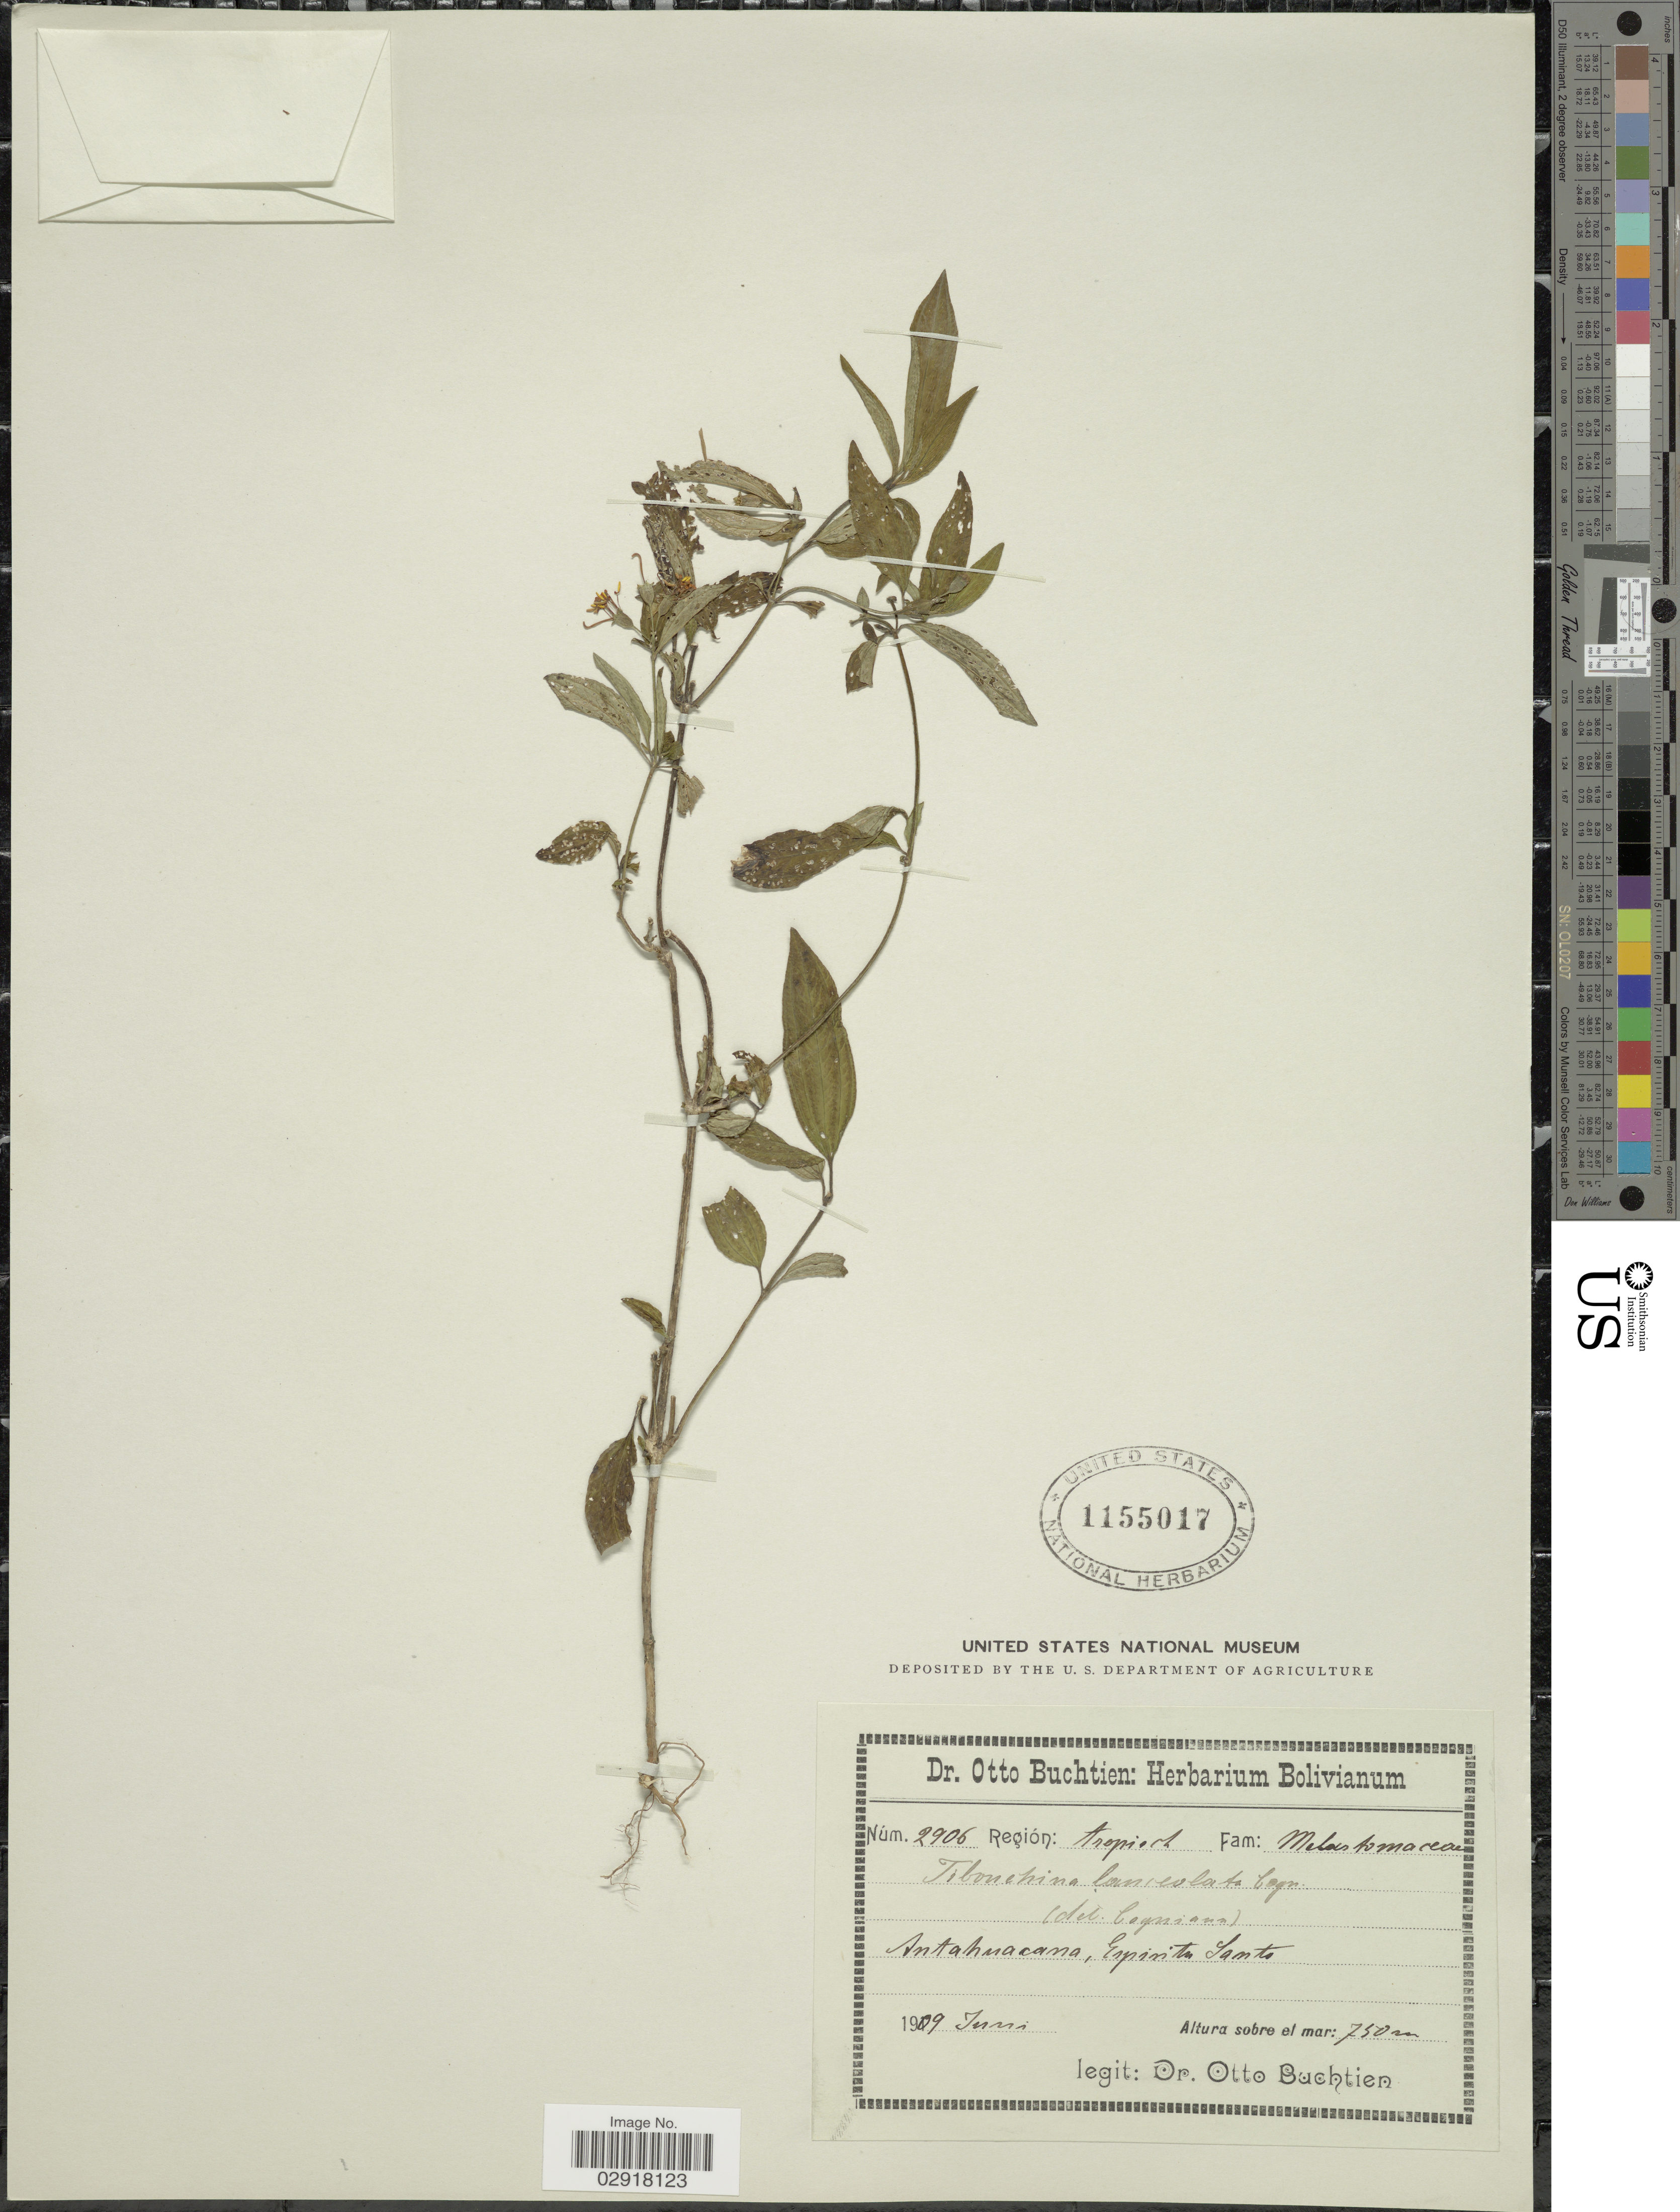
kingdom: Plantae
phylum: Tracheophyta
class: Magnoliopsida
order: Myrtales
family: Melastomataceae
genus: Chaetogastra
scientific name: Chaetogastra pauciflora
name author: P.J.F. Guim. & Michelang.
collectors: O. Buchtien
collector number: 2906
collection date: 1909-06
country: Bolivia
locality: Antahuacana, Espiritu Santo.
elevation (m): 750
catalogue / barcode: US 1155017